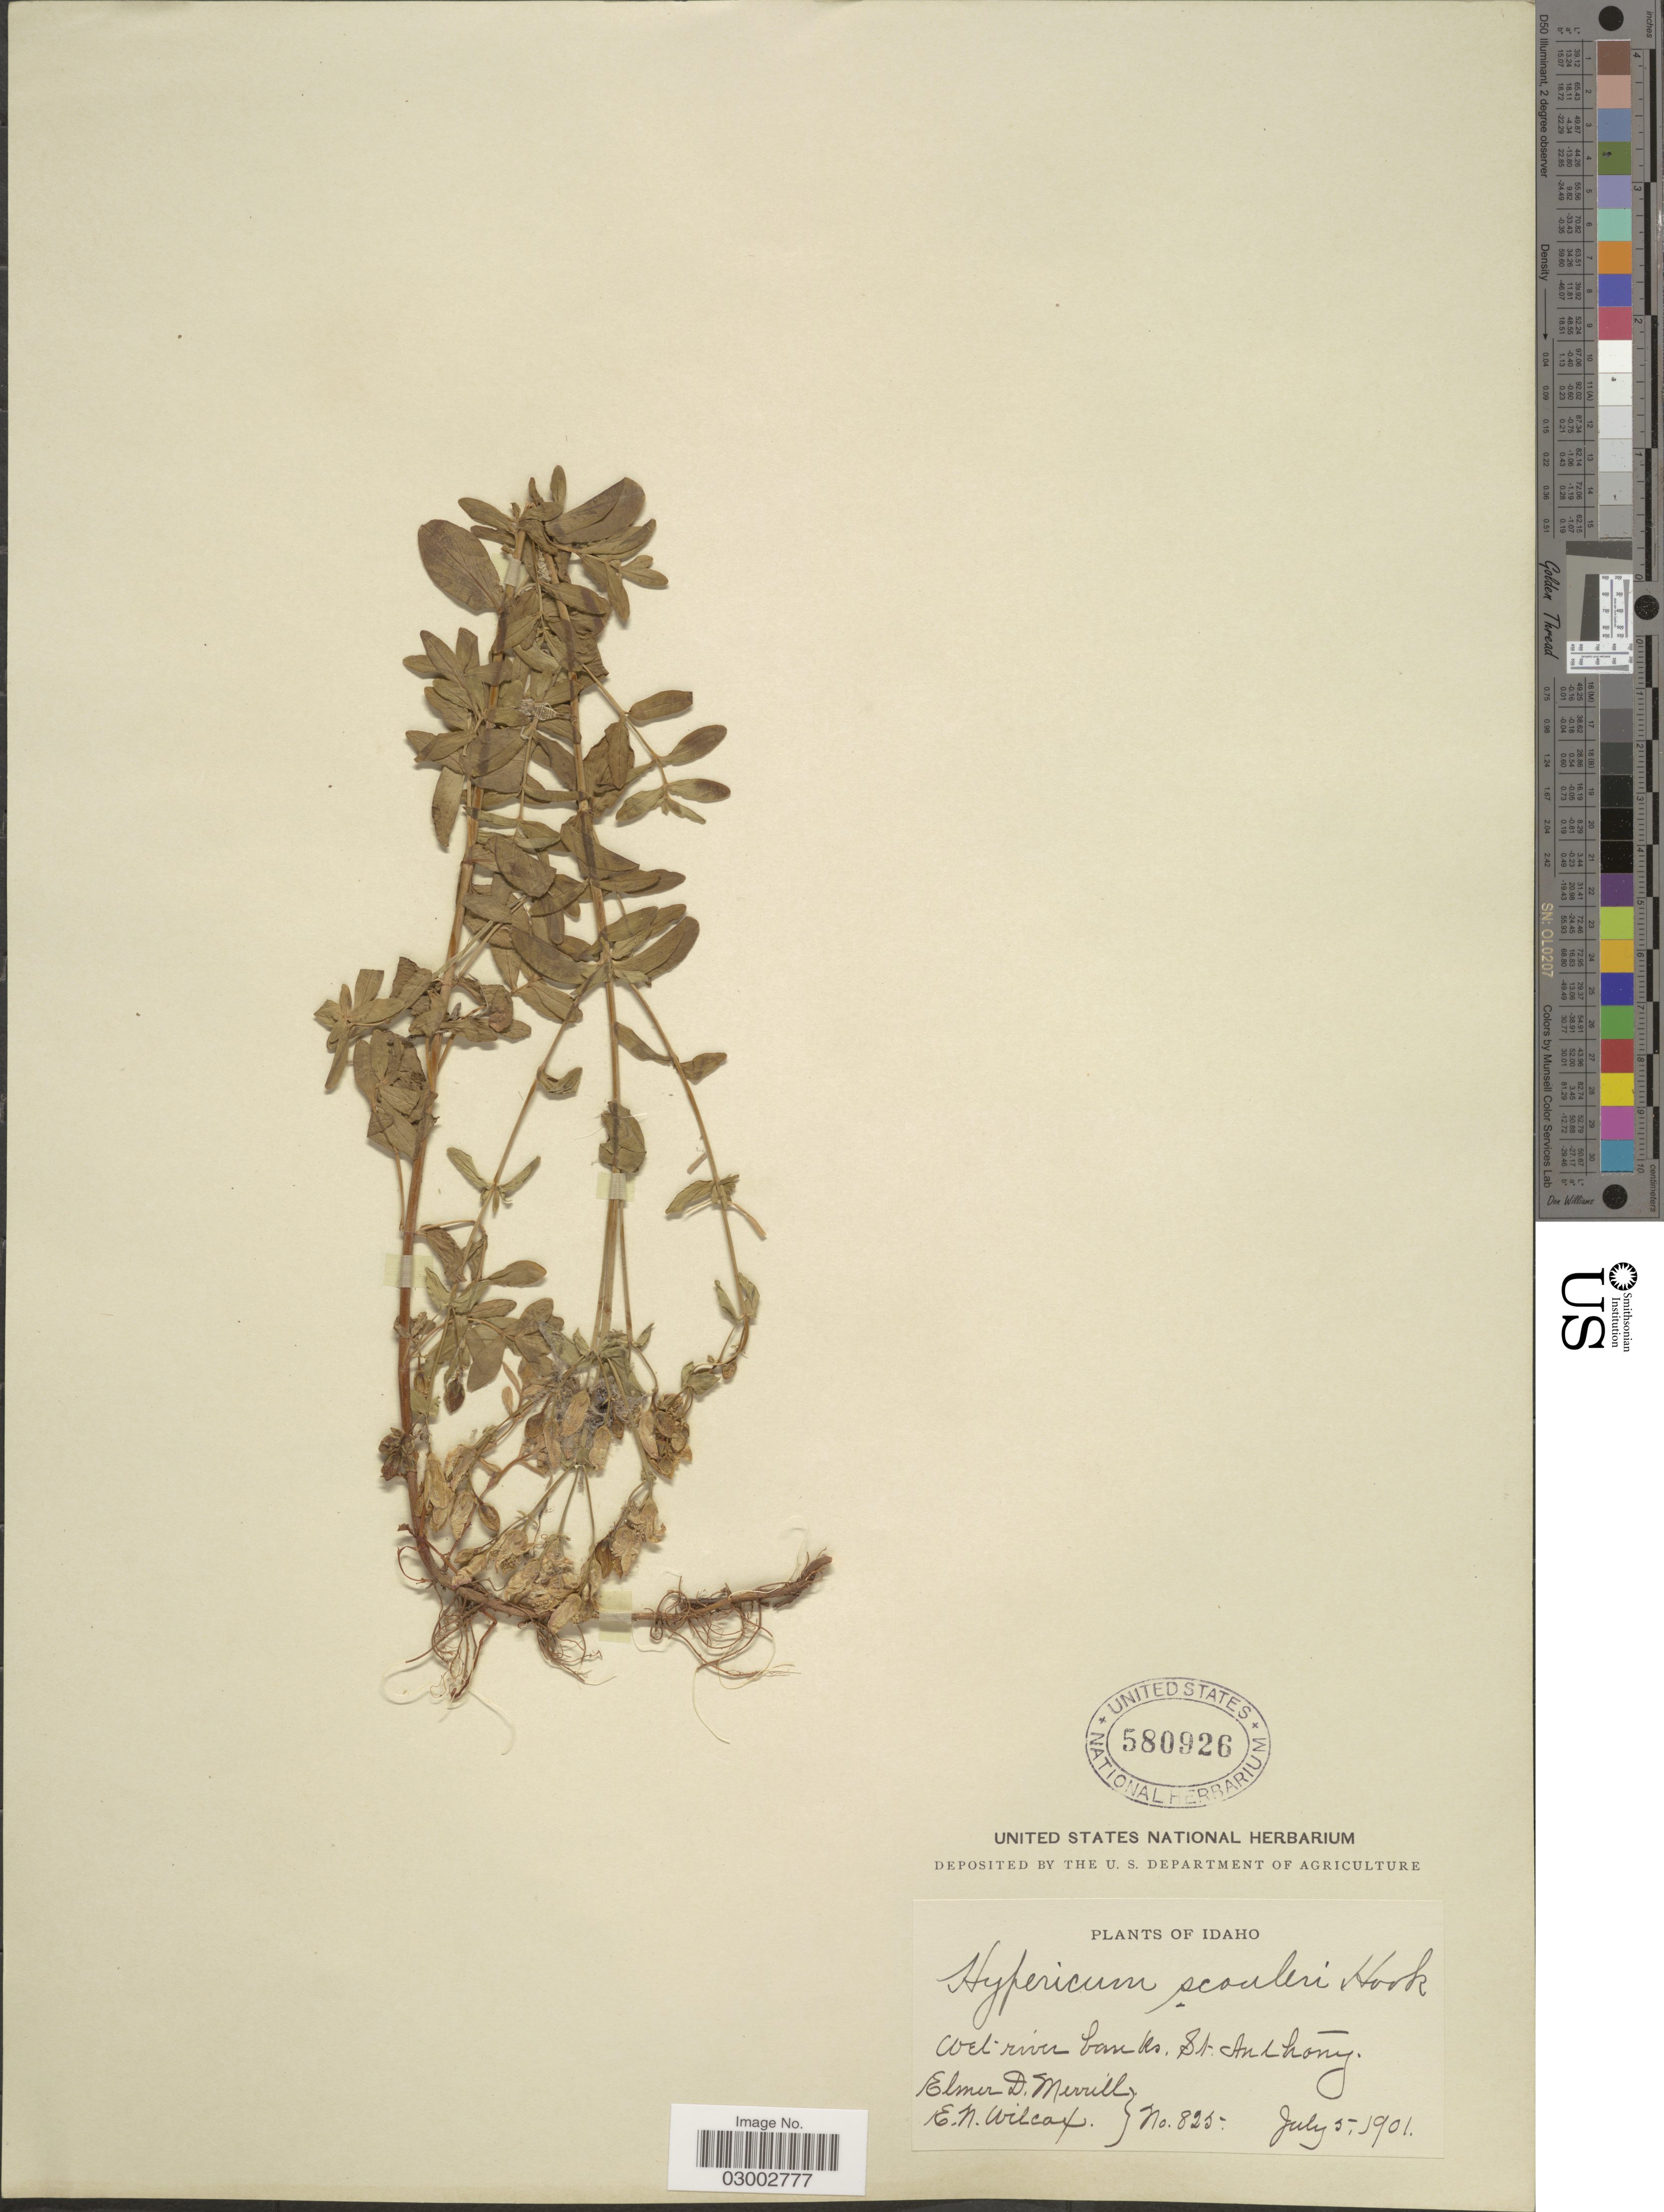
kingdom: Plantae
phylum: Tracheophyta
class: Magnoliopsida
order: Malpighiales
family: Hypericaceae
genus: Hypericum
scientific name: Hypericum scouleri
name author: Hook.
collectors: E. D. Merrill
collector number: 825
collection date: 1901-07-05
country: United States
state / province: Idaho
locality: Wet river banks. St. Anthony.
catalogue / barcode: US 580926